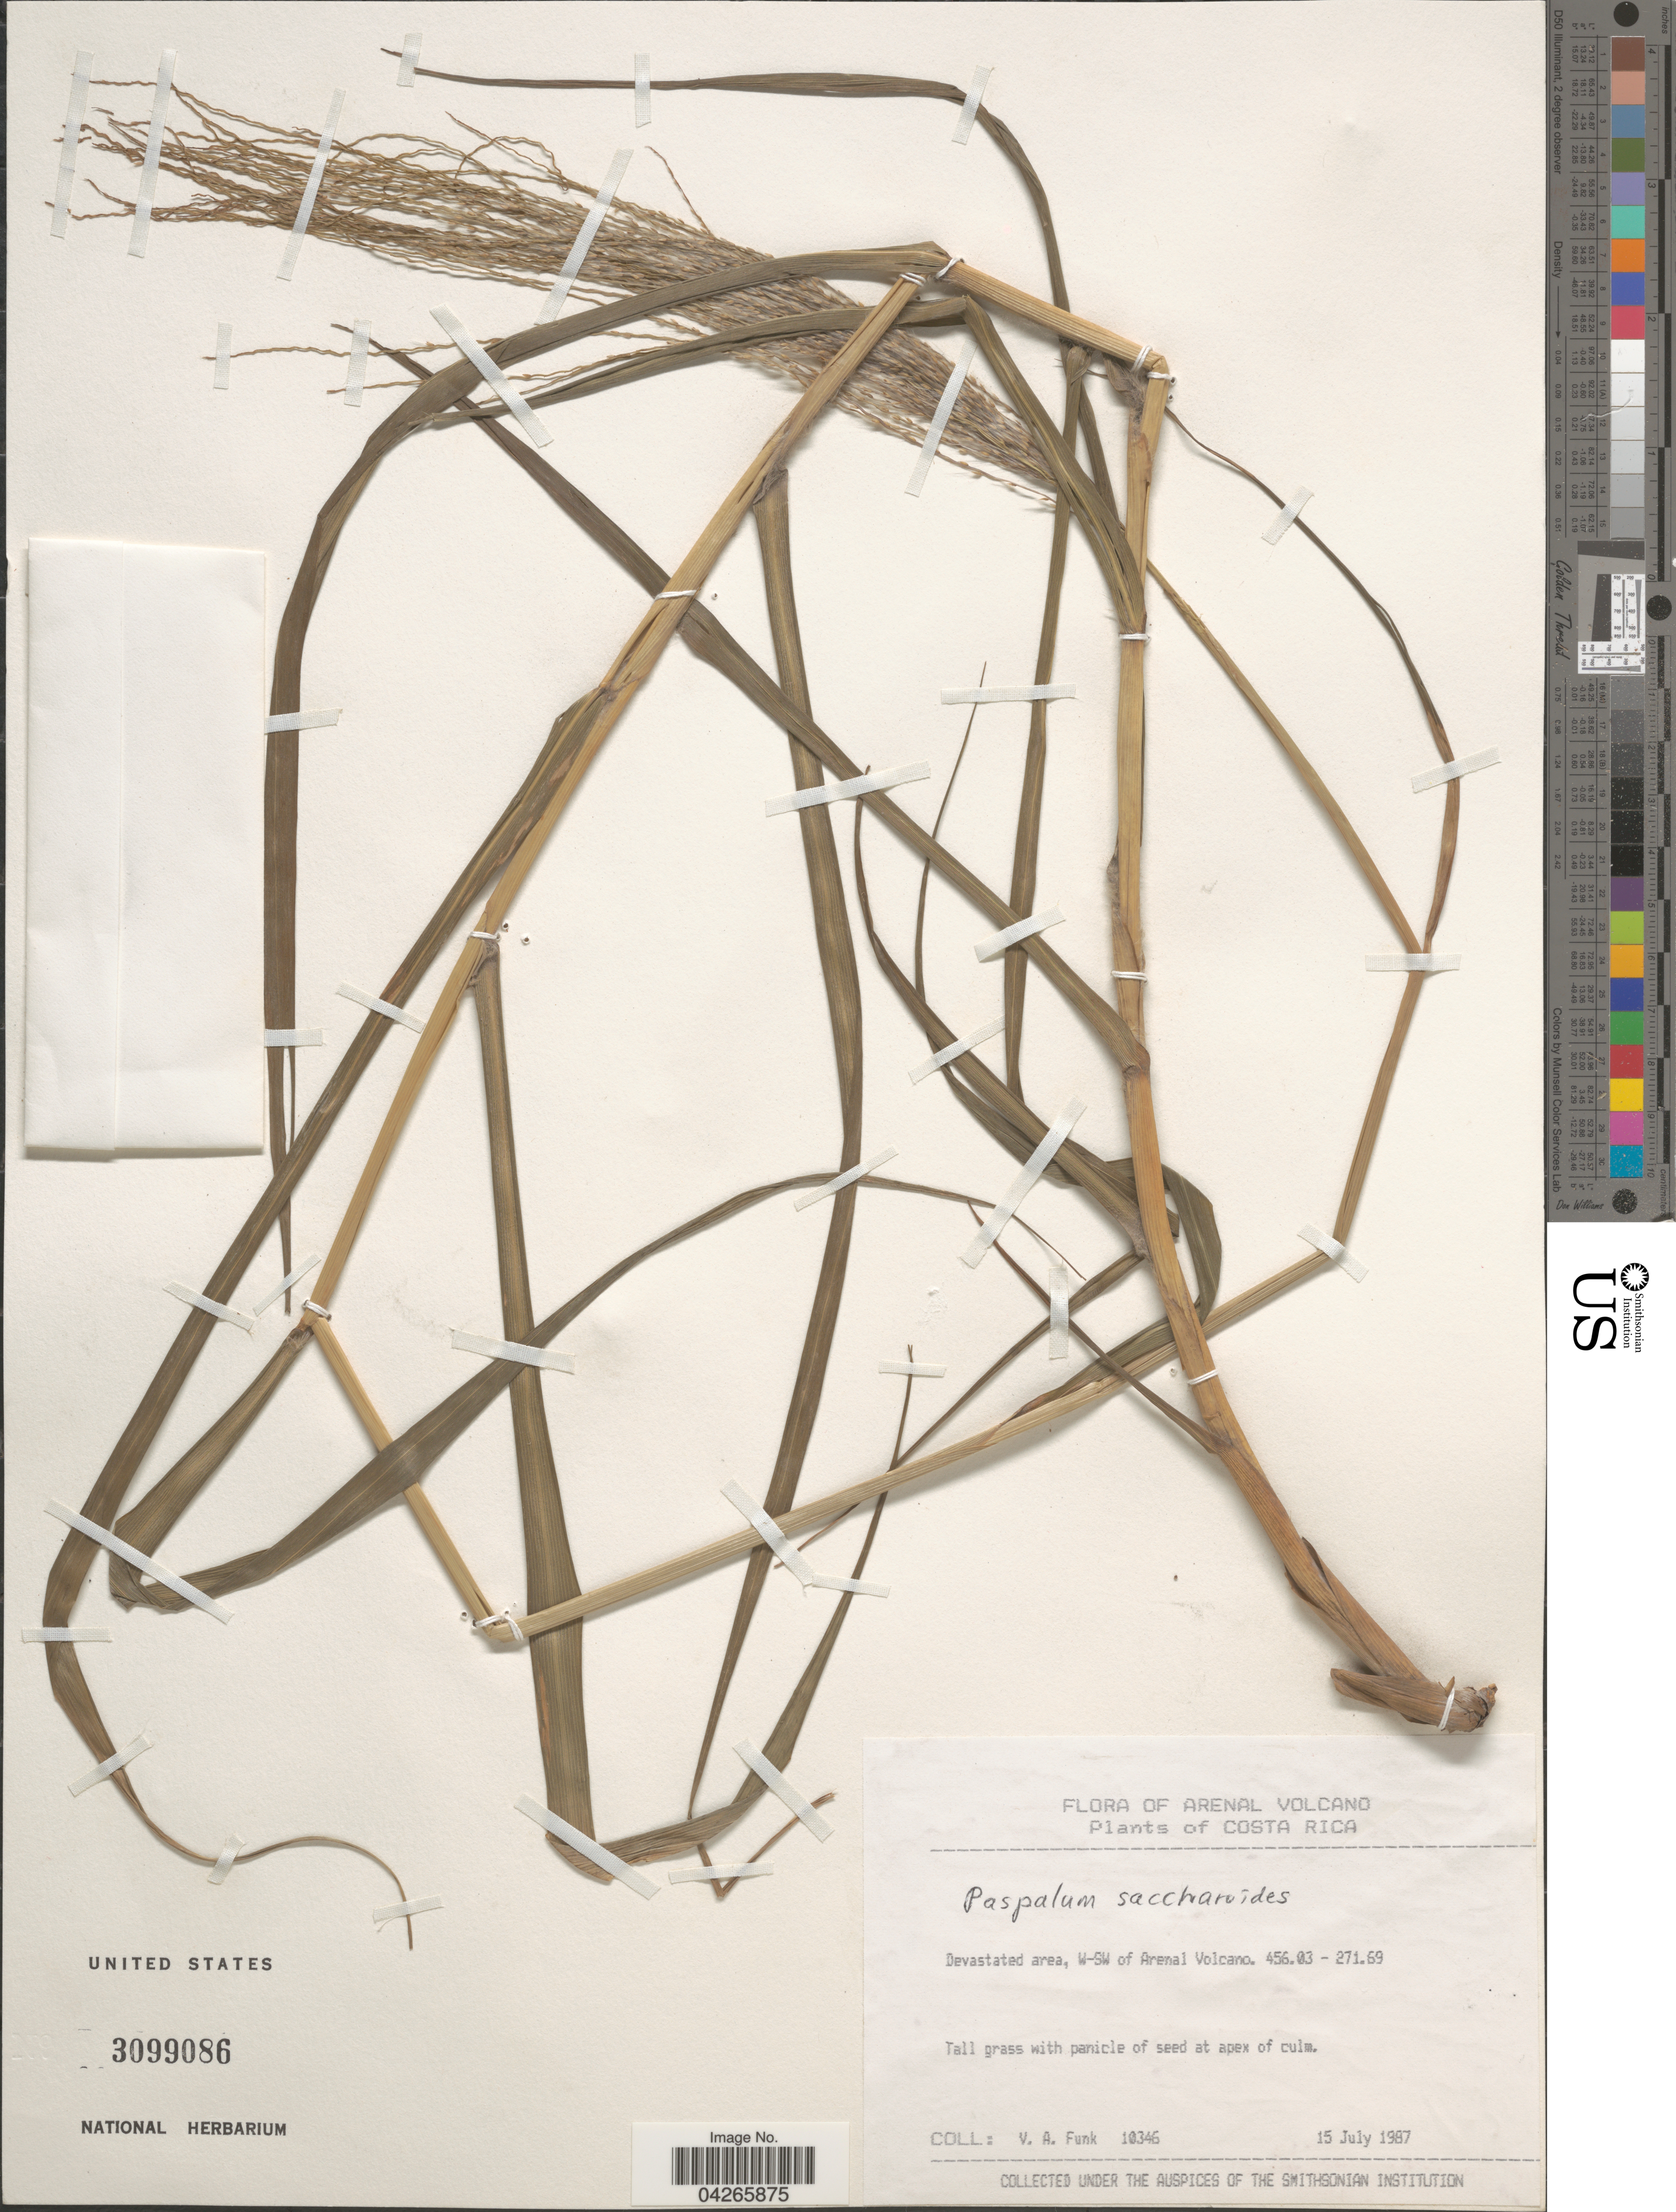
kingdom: Plantae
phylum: Tracheophyta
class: Liliopsida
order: Poales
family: Poaceae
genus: Paspalum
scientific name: Paspalum saccharoides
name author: Nees ex Trin.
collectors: V. Funk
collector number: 10346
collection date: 1987-07-15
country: Costa Rica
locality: Arenal Volcano. W-SW of Arenal Volcano.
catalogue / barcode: US 3099086